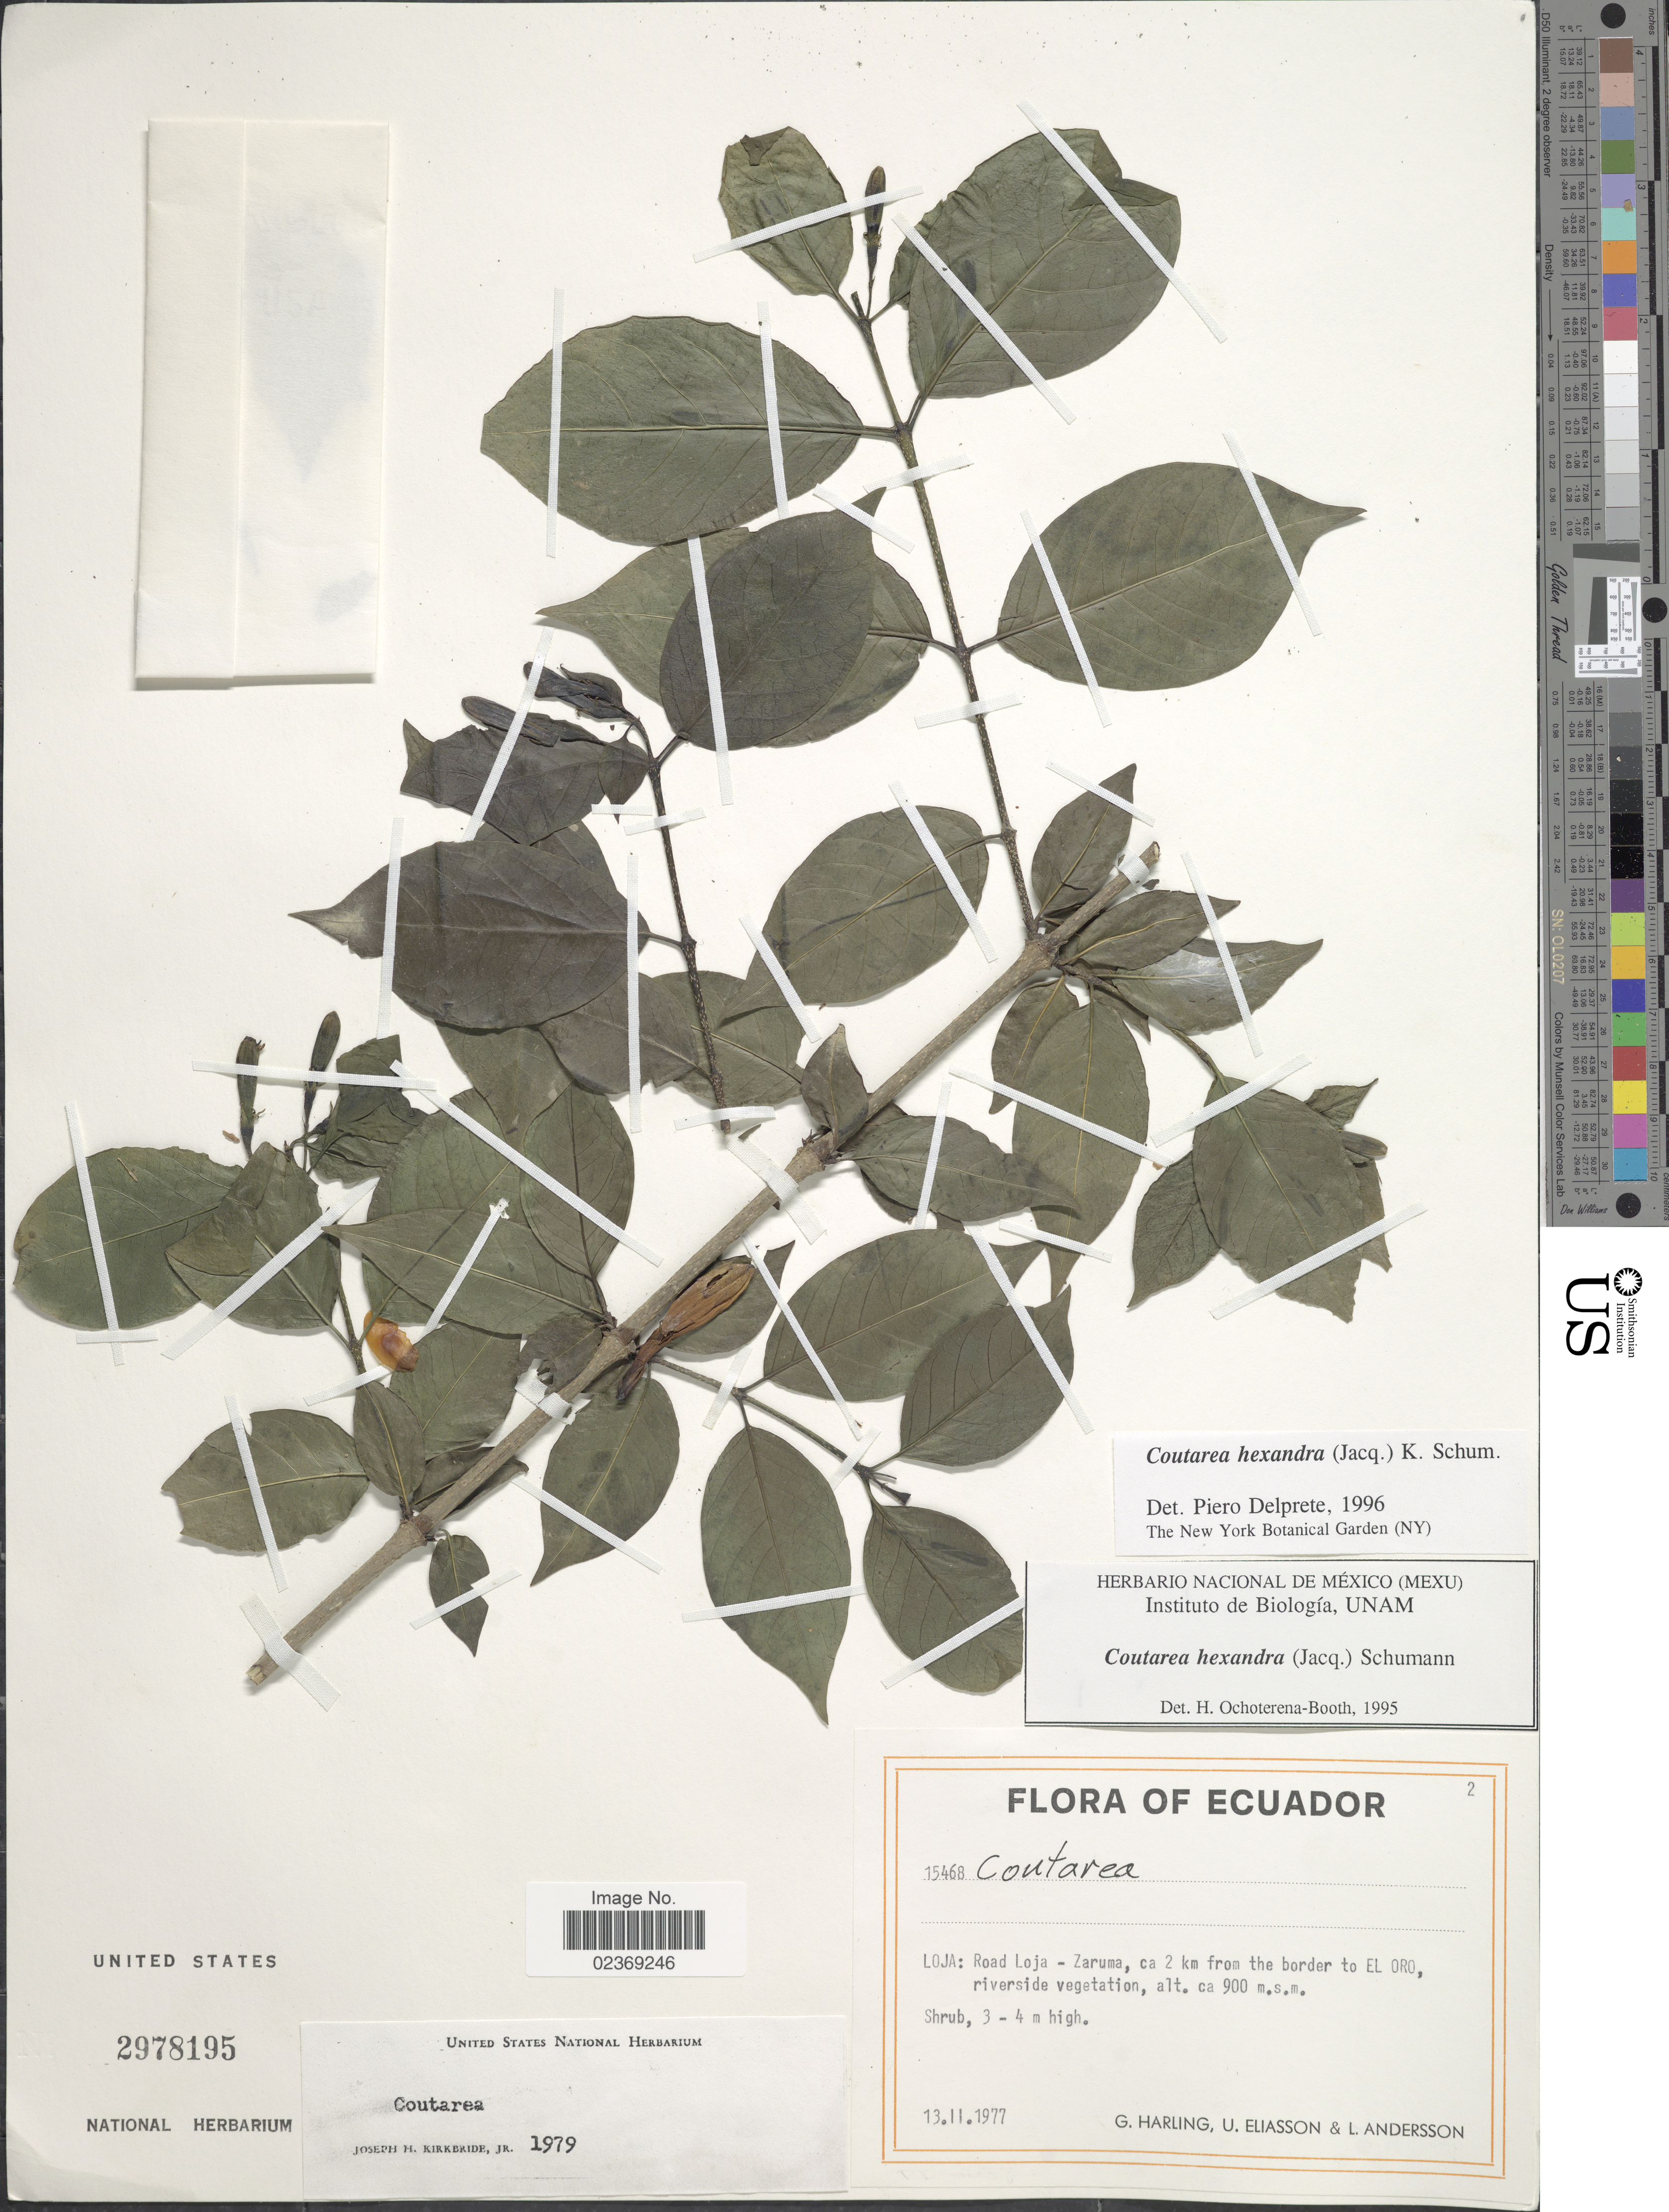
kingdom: Plantae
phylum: Tracheophyta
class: Magnoliopsida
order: Gentianales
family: Rubiaceae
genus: Coutarea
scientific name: Coutarea hexandra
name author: (Jacq.) K. Schum.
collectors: G. Harling, U. Eliasson & L. Andersson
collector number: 15468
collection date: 1977-02-13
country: Ecuador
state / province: Loja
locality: Road Loja- Zaruma, ca 2 km from the border to El Oro, riverside vegetation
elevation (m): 900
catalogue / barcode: US 2978195